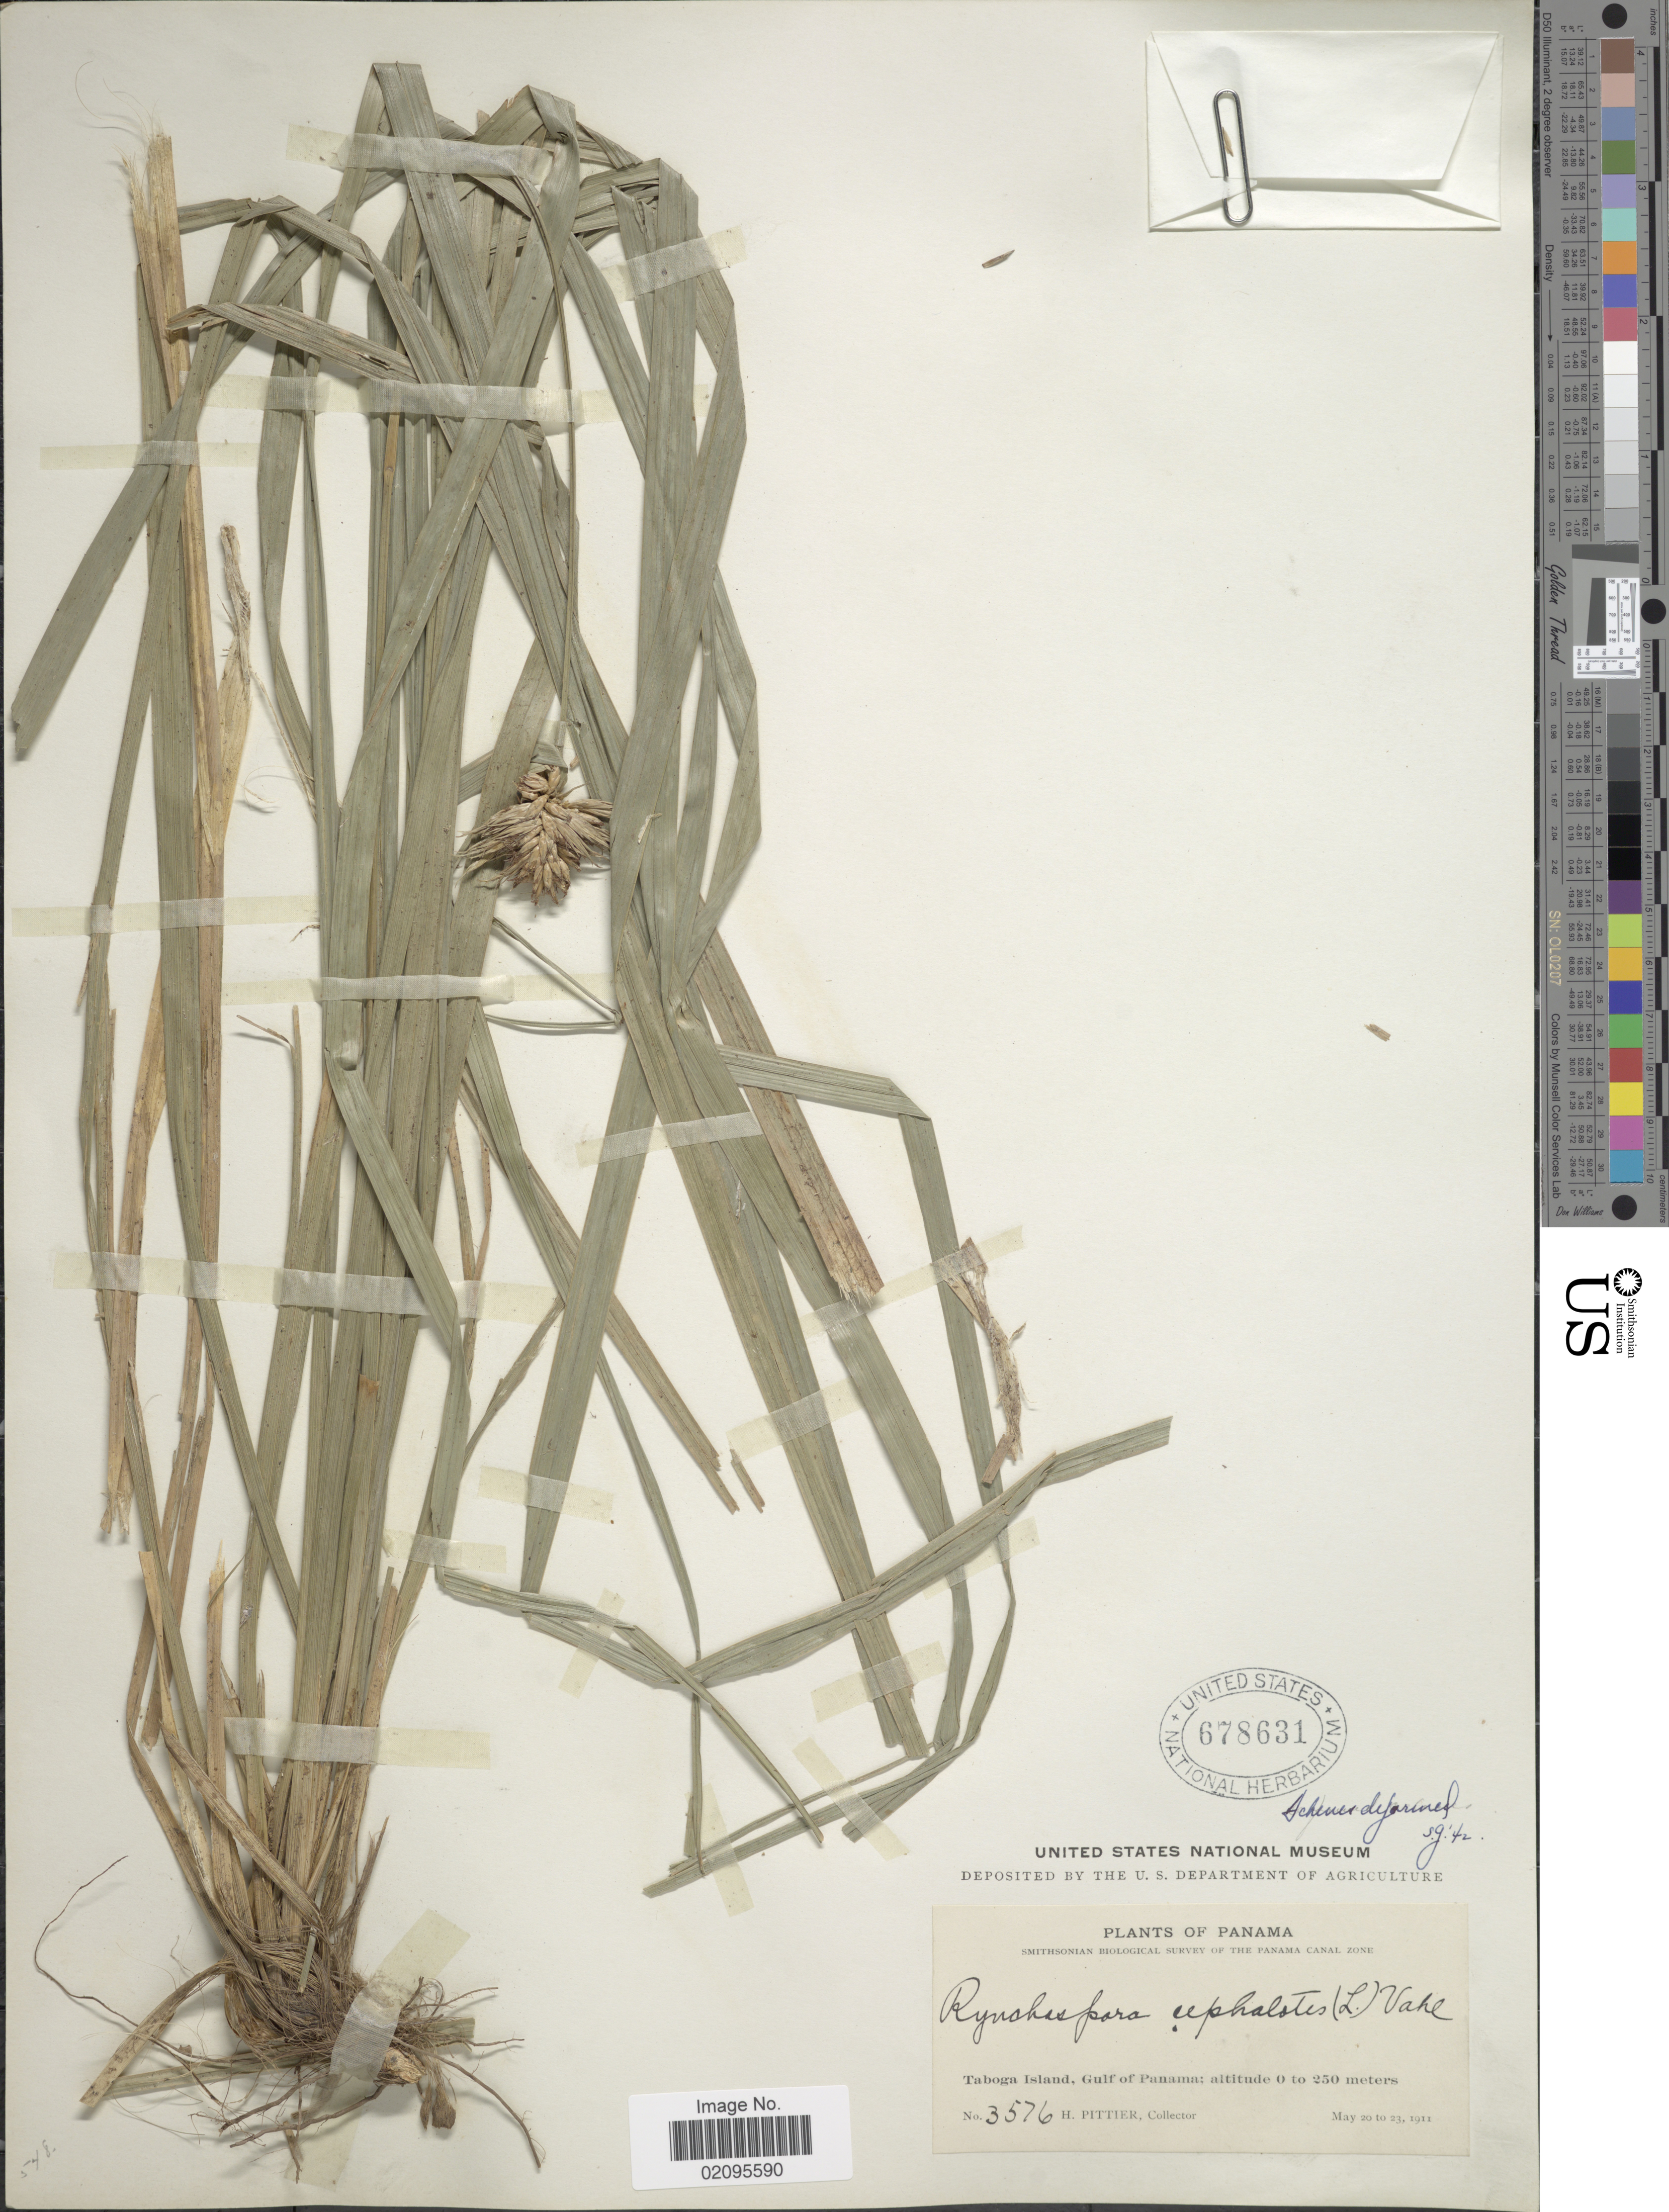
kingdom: Plantae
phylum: Tracheophyta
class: Liliopsida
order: Poales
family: Cyperaceae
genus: Rhynchospora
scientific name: Rhynchospora cephalotes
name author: (L.) Vahl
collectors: H. F. Pittier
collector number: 3576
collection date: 1911-05-20/1911-05-23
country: Panama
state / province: Panamá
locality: The Panama Canal Zone, Taboga Island, Gulf of Panama.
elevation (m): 0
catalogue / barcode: US 678631